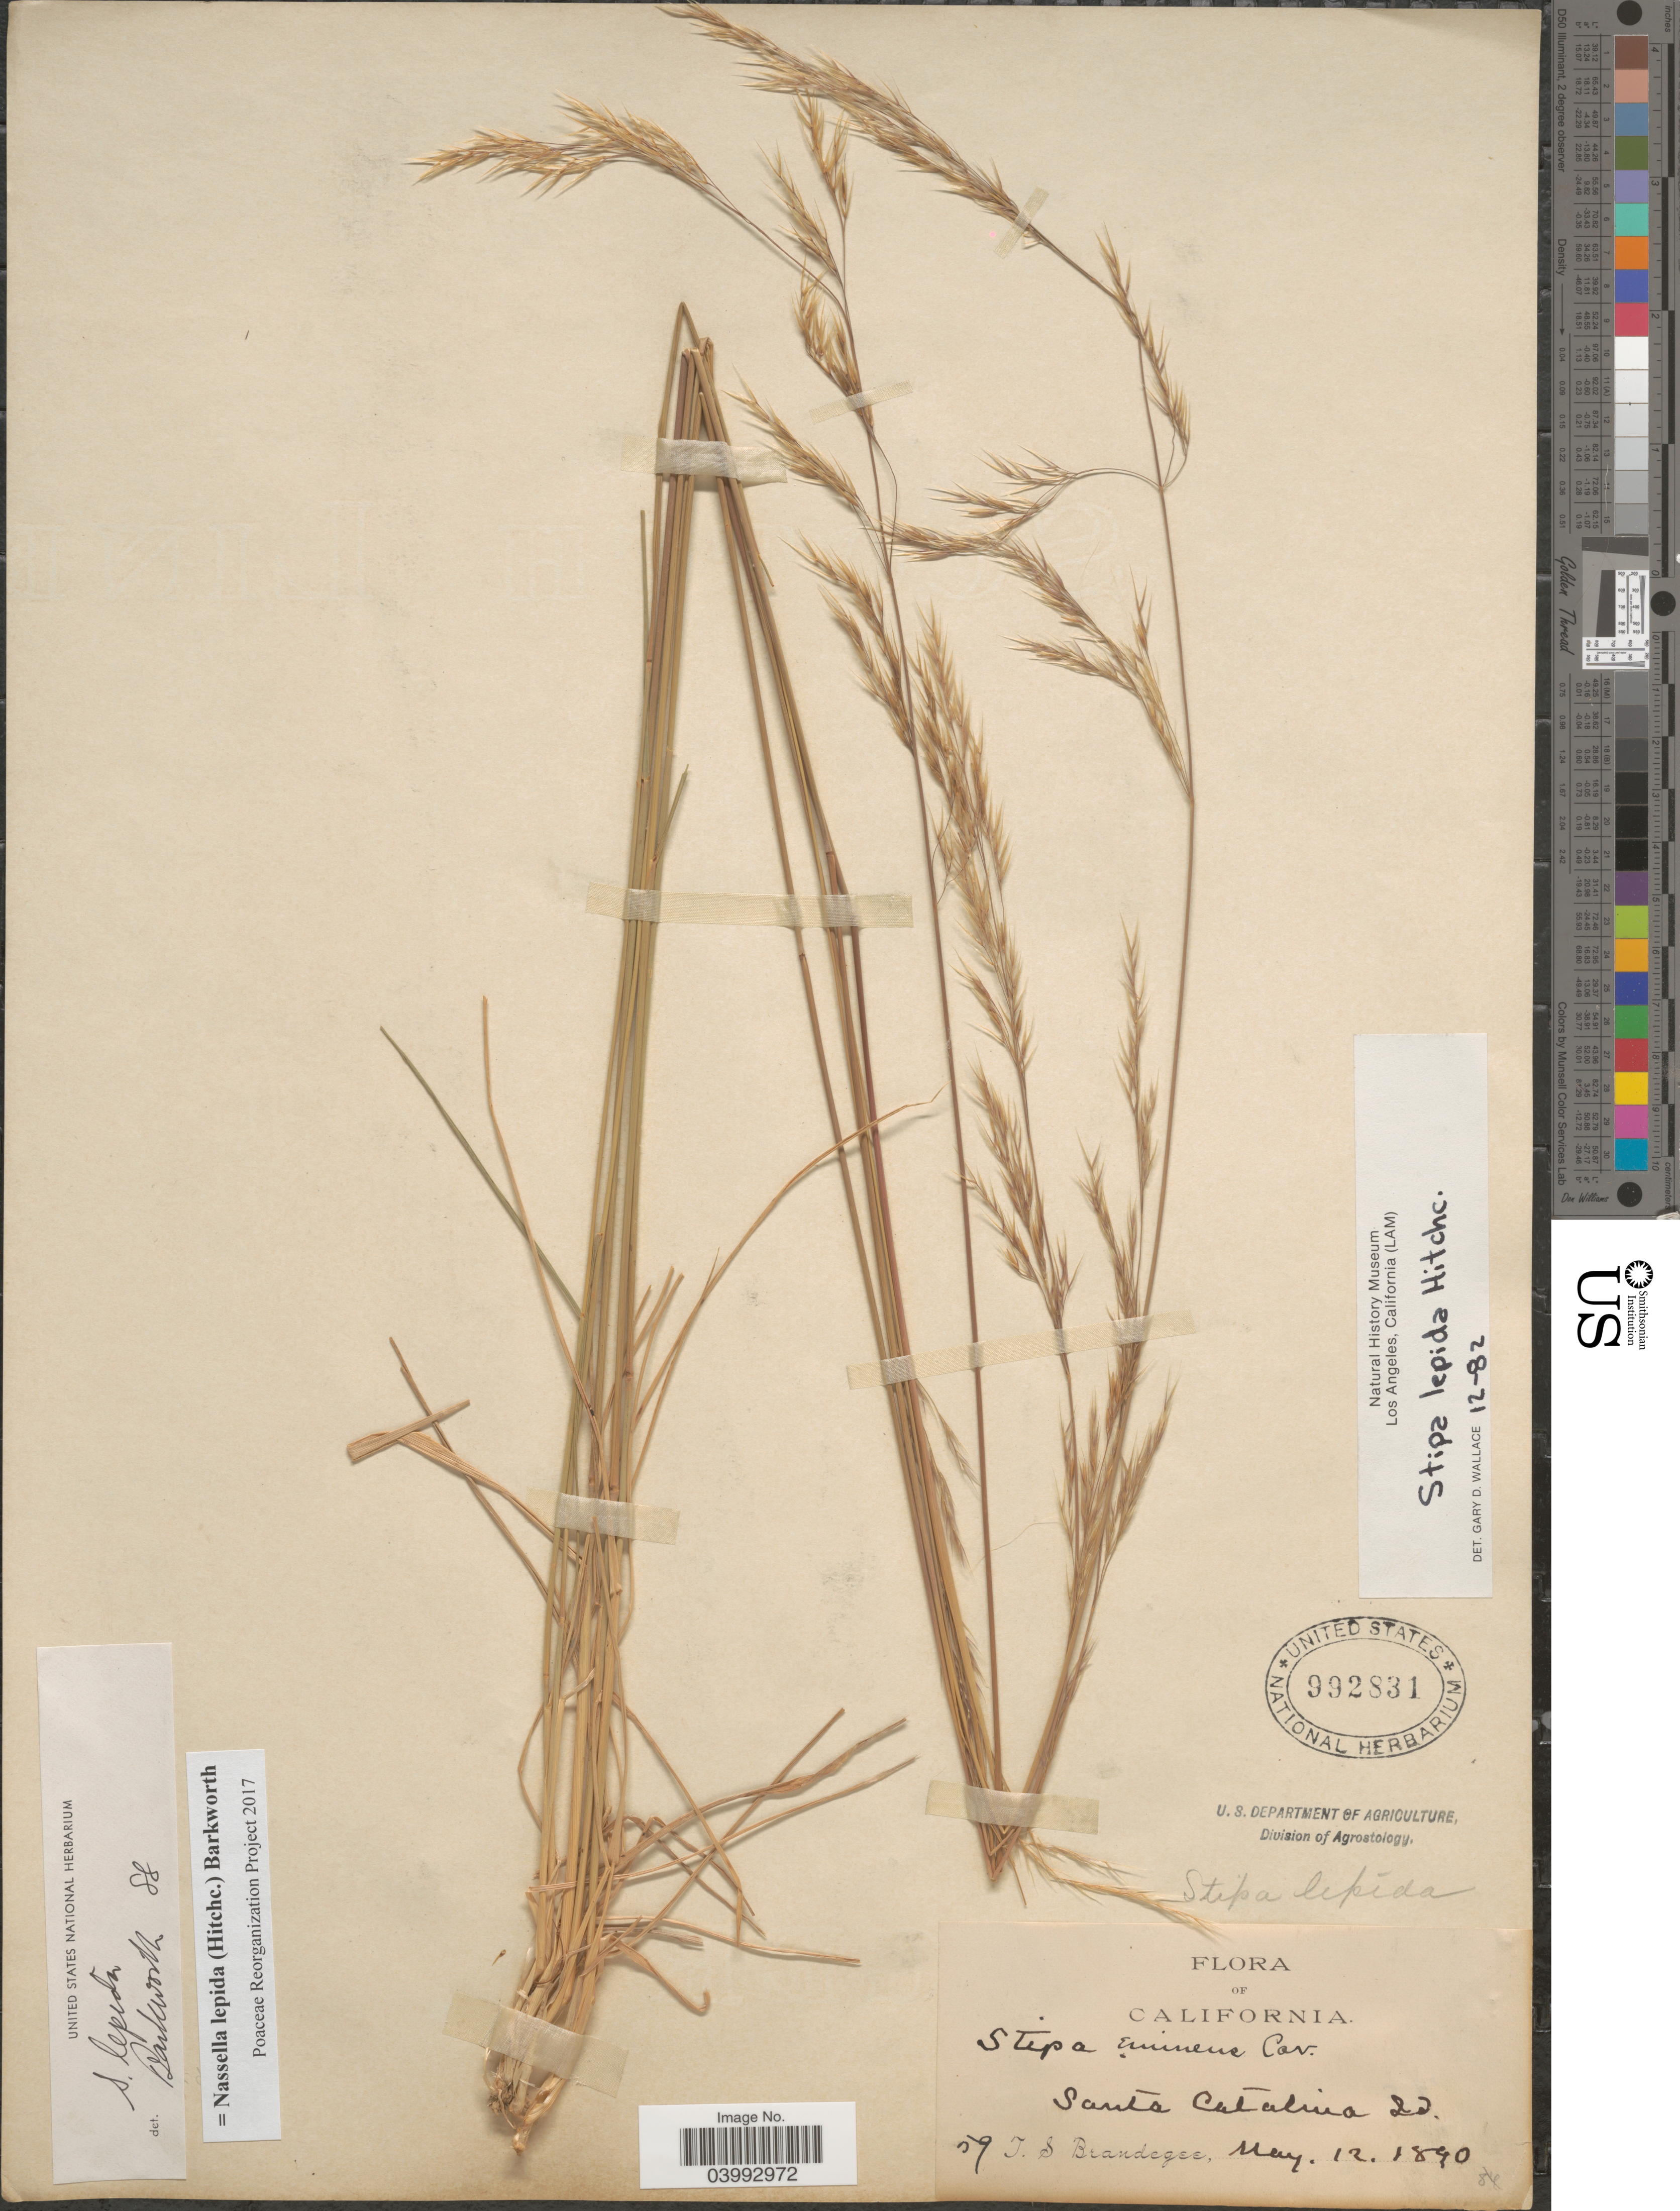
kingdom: Plantae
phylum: Tracheophyta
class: Liliopsida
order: Poales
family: Poaceae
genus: Nassella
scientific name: Nassella lepida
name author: (Hitchc.) Barkworth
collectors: T. S. Brandegee (herbarium)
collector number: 59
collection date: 1890-05-12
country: United States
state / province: California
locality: Santa Catalina Id.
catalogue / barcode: US 992831